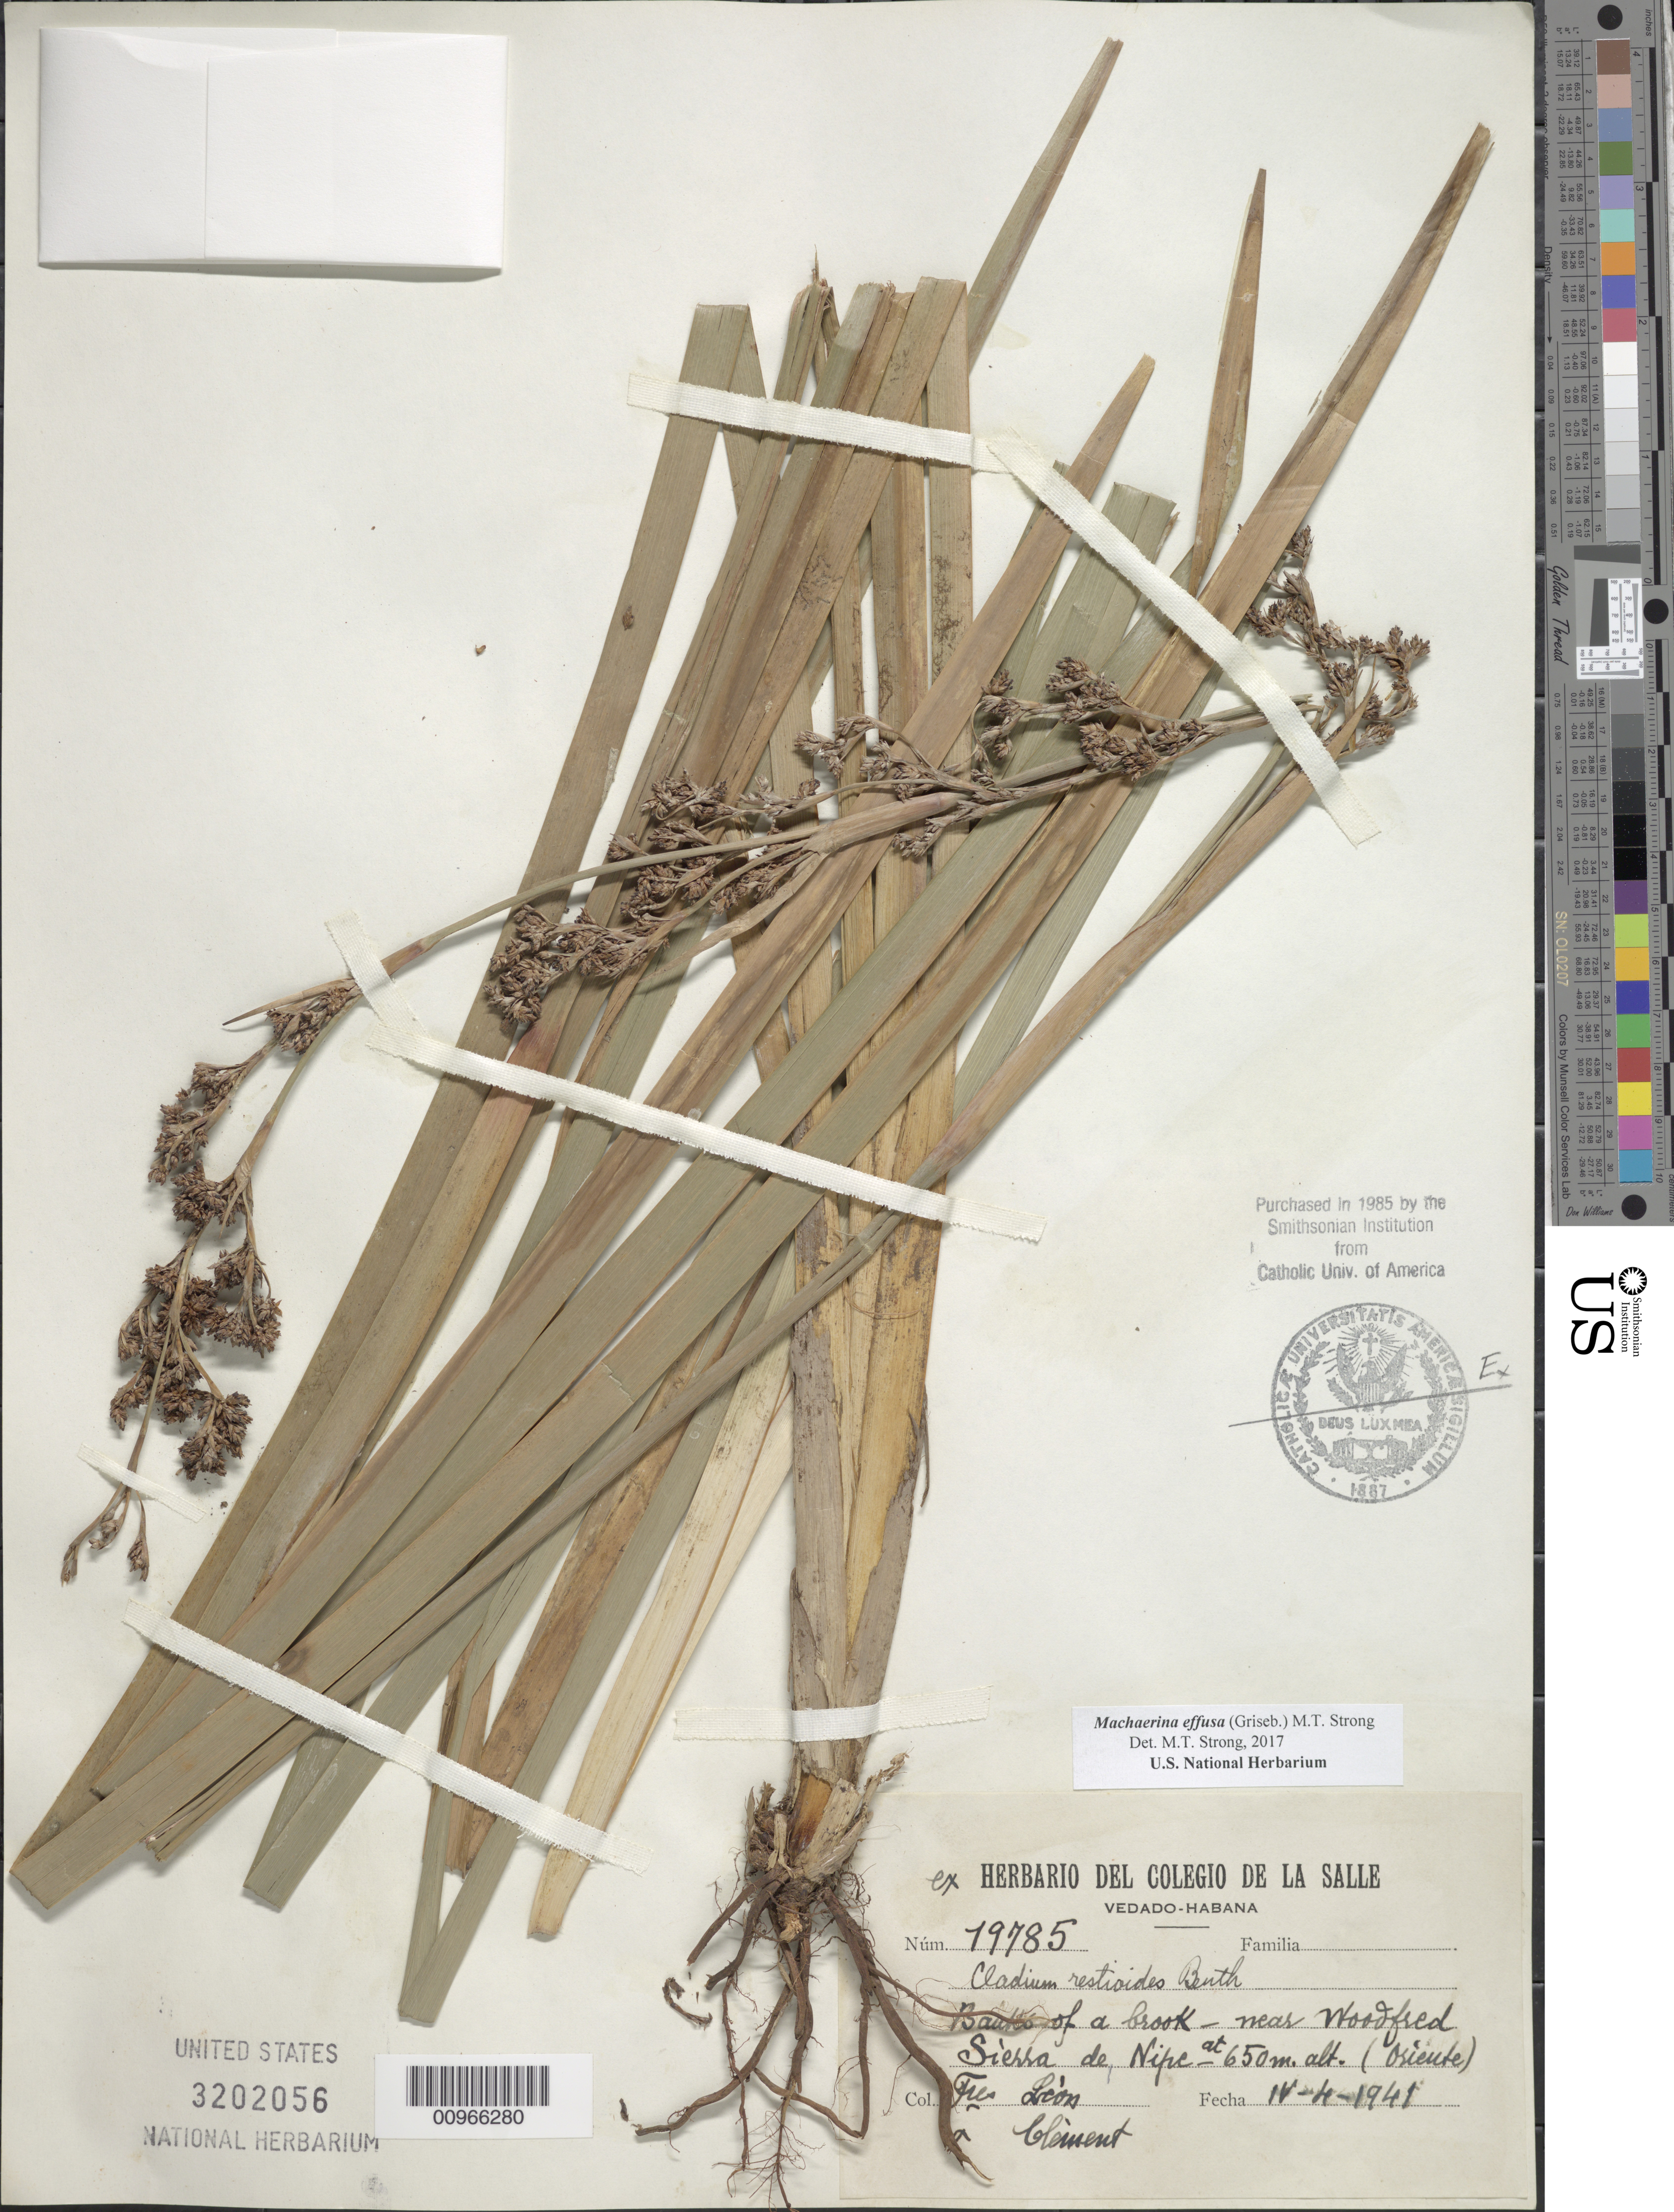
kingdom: Plantae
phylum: Tracheophyta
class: Liliopsida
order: Poales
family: Cyperaceae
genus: Machaerina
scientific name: Machaerina effusa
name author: (Griseb.) M.T. Strong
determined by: Strong, M. T., (US), Smithsonian Institution - National Museum of Natural History (UNITED STATES)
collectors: F. Leon & Bro. Clemente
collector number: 19785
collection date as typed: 04 Apr 1941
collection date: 1941-04-04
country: Cuba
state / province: Holguín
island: Cuba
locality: Banks of a brook, near Woodfred, Sierra de Nipe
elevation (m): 650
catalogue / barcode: US 3202056